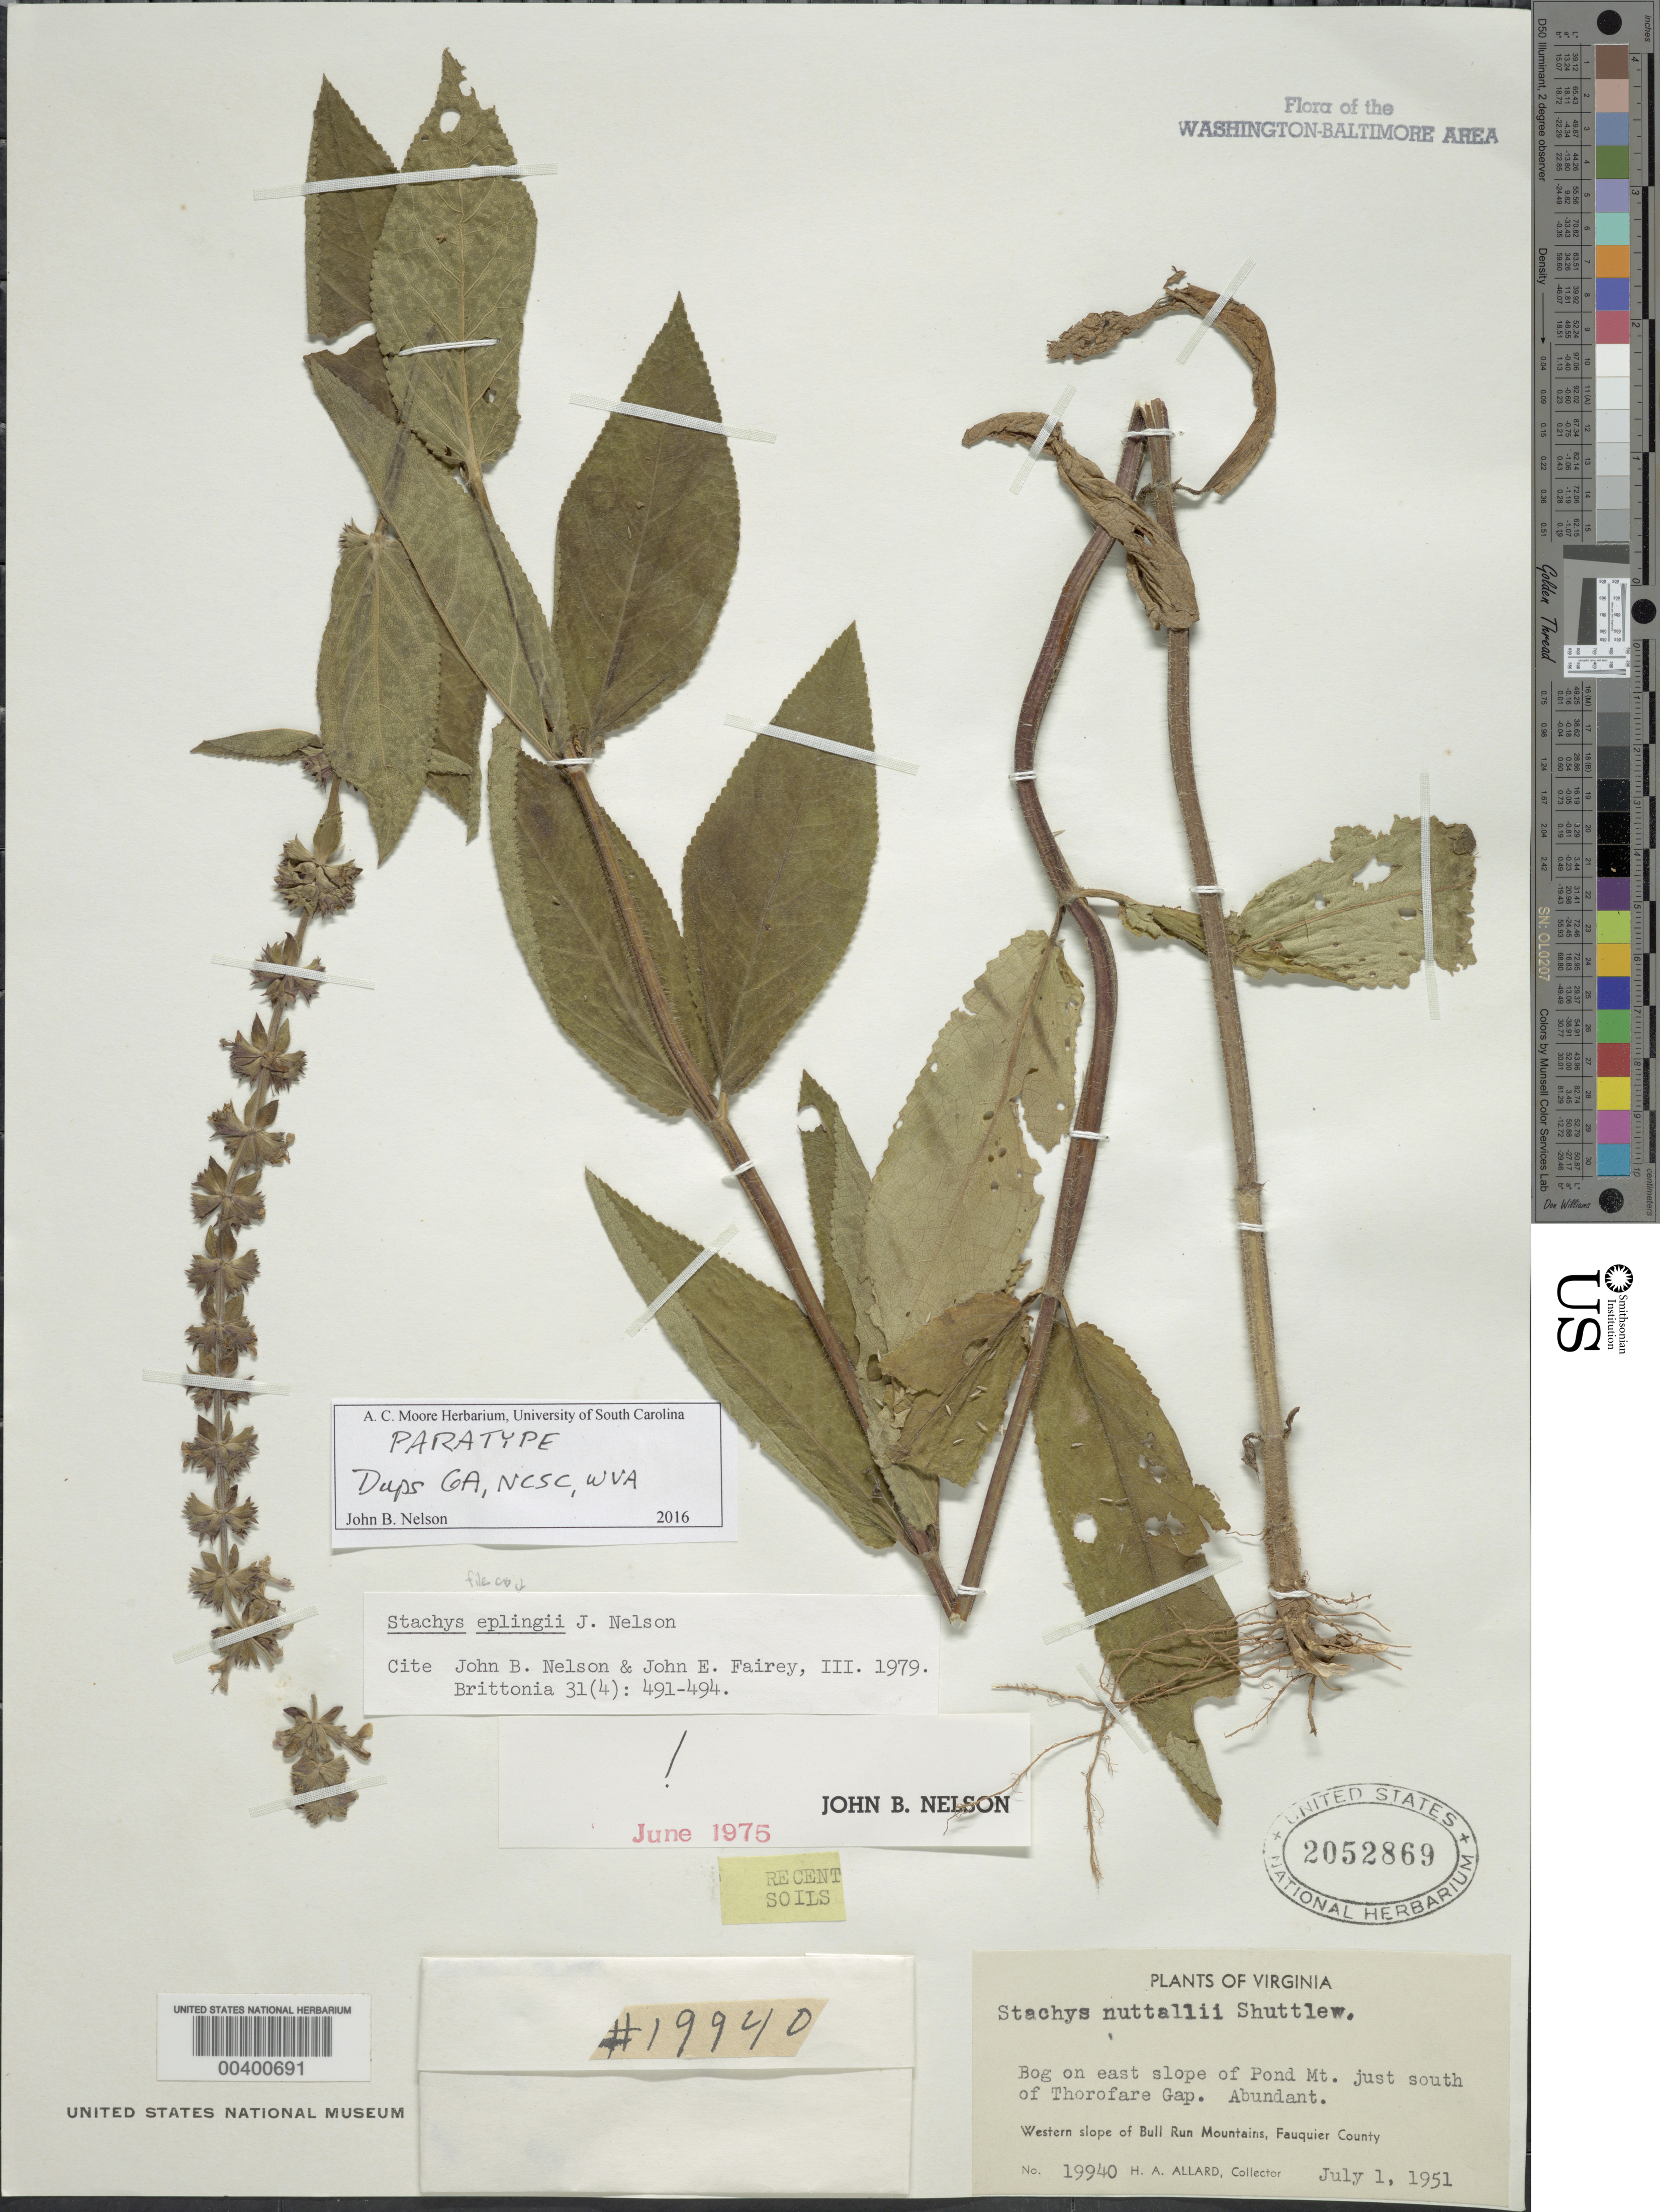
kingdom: Plantae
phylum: Tracheophyta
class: Magnoliopsida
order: Lamiales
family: Lamiaceae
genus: Stachys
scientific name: Stachys eplingii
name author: J.B. Nelson in J.B. Nelson & Fairey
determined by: Nelson, J. B.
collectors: H. A. Allard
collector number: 19940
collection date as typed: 01 Jul 1951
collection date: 1951-07-01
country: United States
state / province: Virginia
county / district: Fauquier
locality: East slope of Pond Mountain south of Thorofare Gap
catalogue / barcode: US 2052869